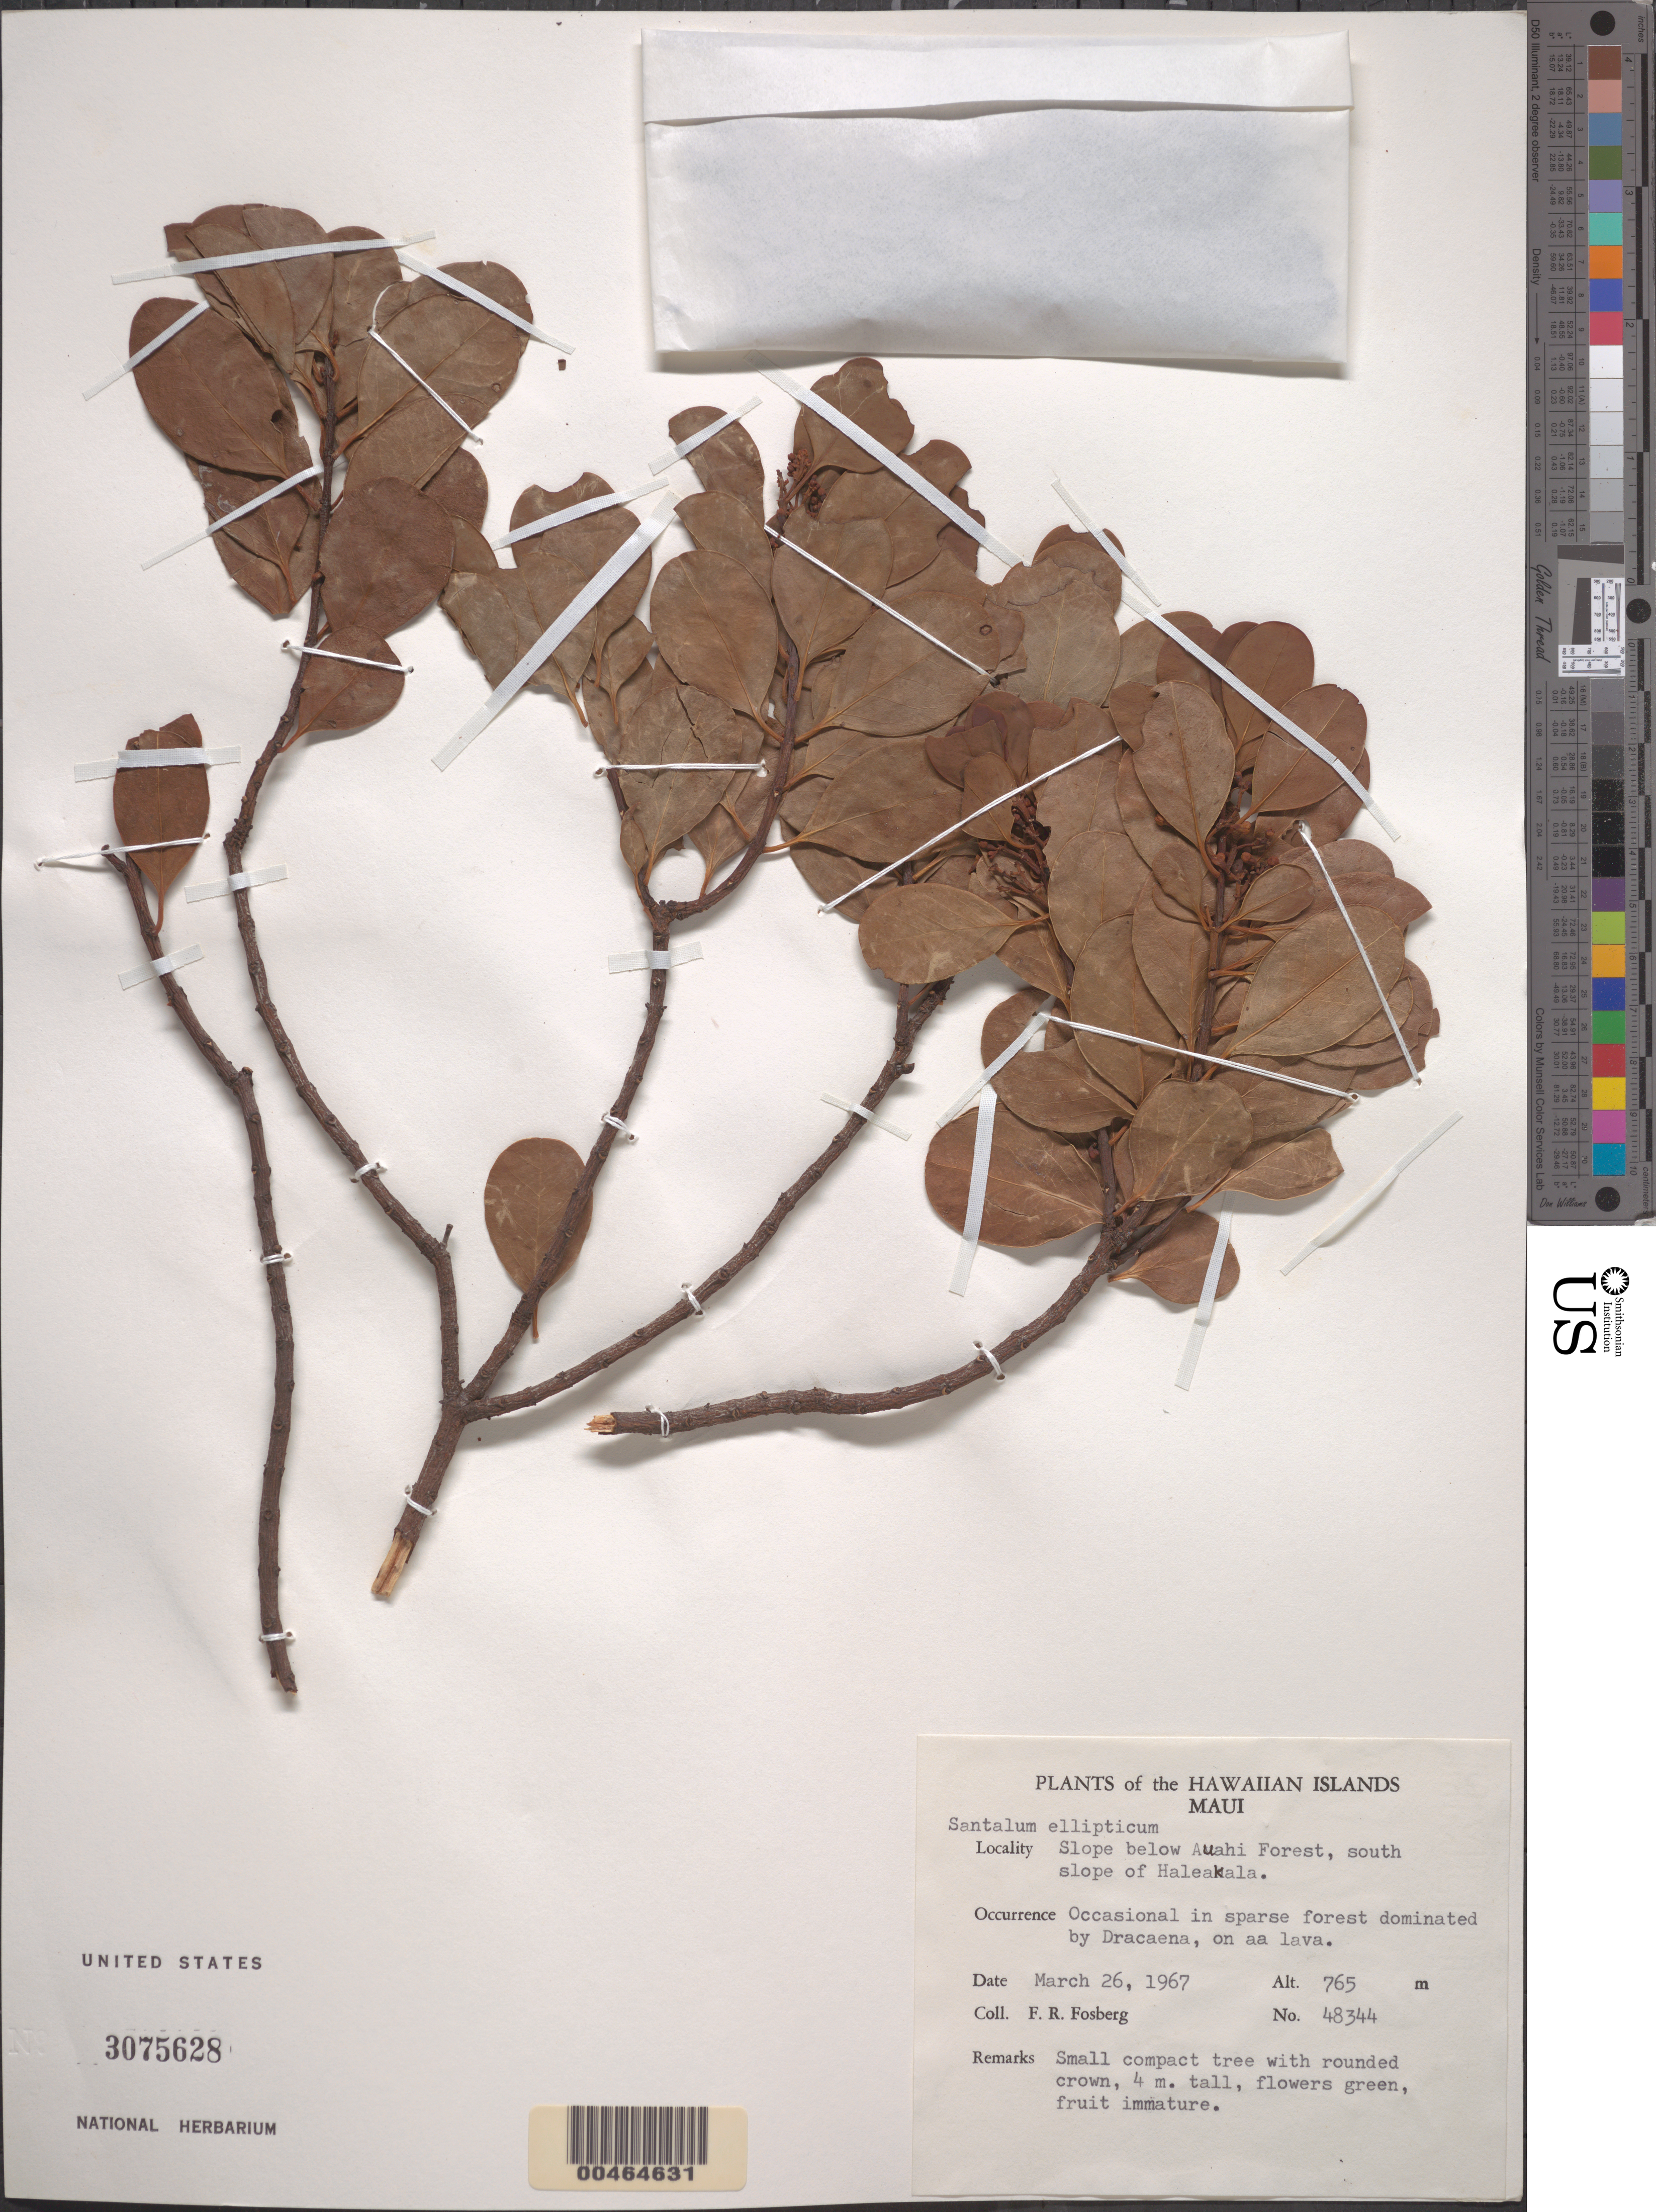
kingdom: Plantae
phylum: Tracheophyta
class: Magnoliopsida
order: Santalales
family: Santalaceae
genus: Santalum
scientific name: Santalum ellipticum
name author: Gaudich.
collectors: F. R. Fosberg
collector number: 48344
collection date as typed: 26 Mar 1967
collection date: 1967-03-26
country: United States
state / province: Hawaii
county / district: Maui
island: Maui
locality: Slope below Auahi Forest, S slope of Haleakala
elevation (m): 765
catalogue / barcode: US 3075628